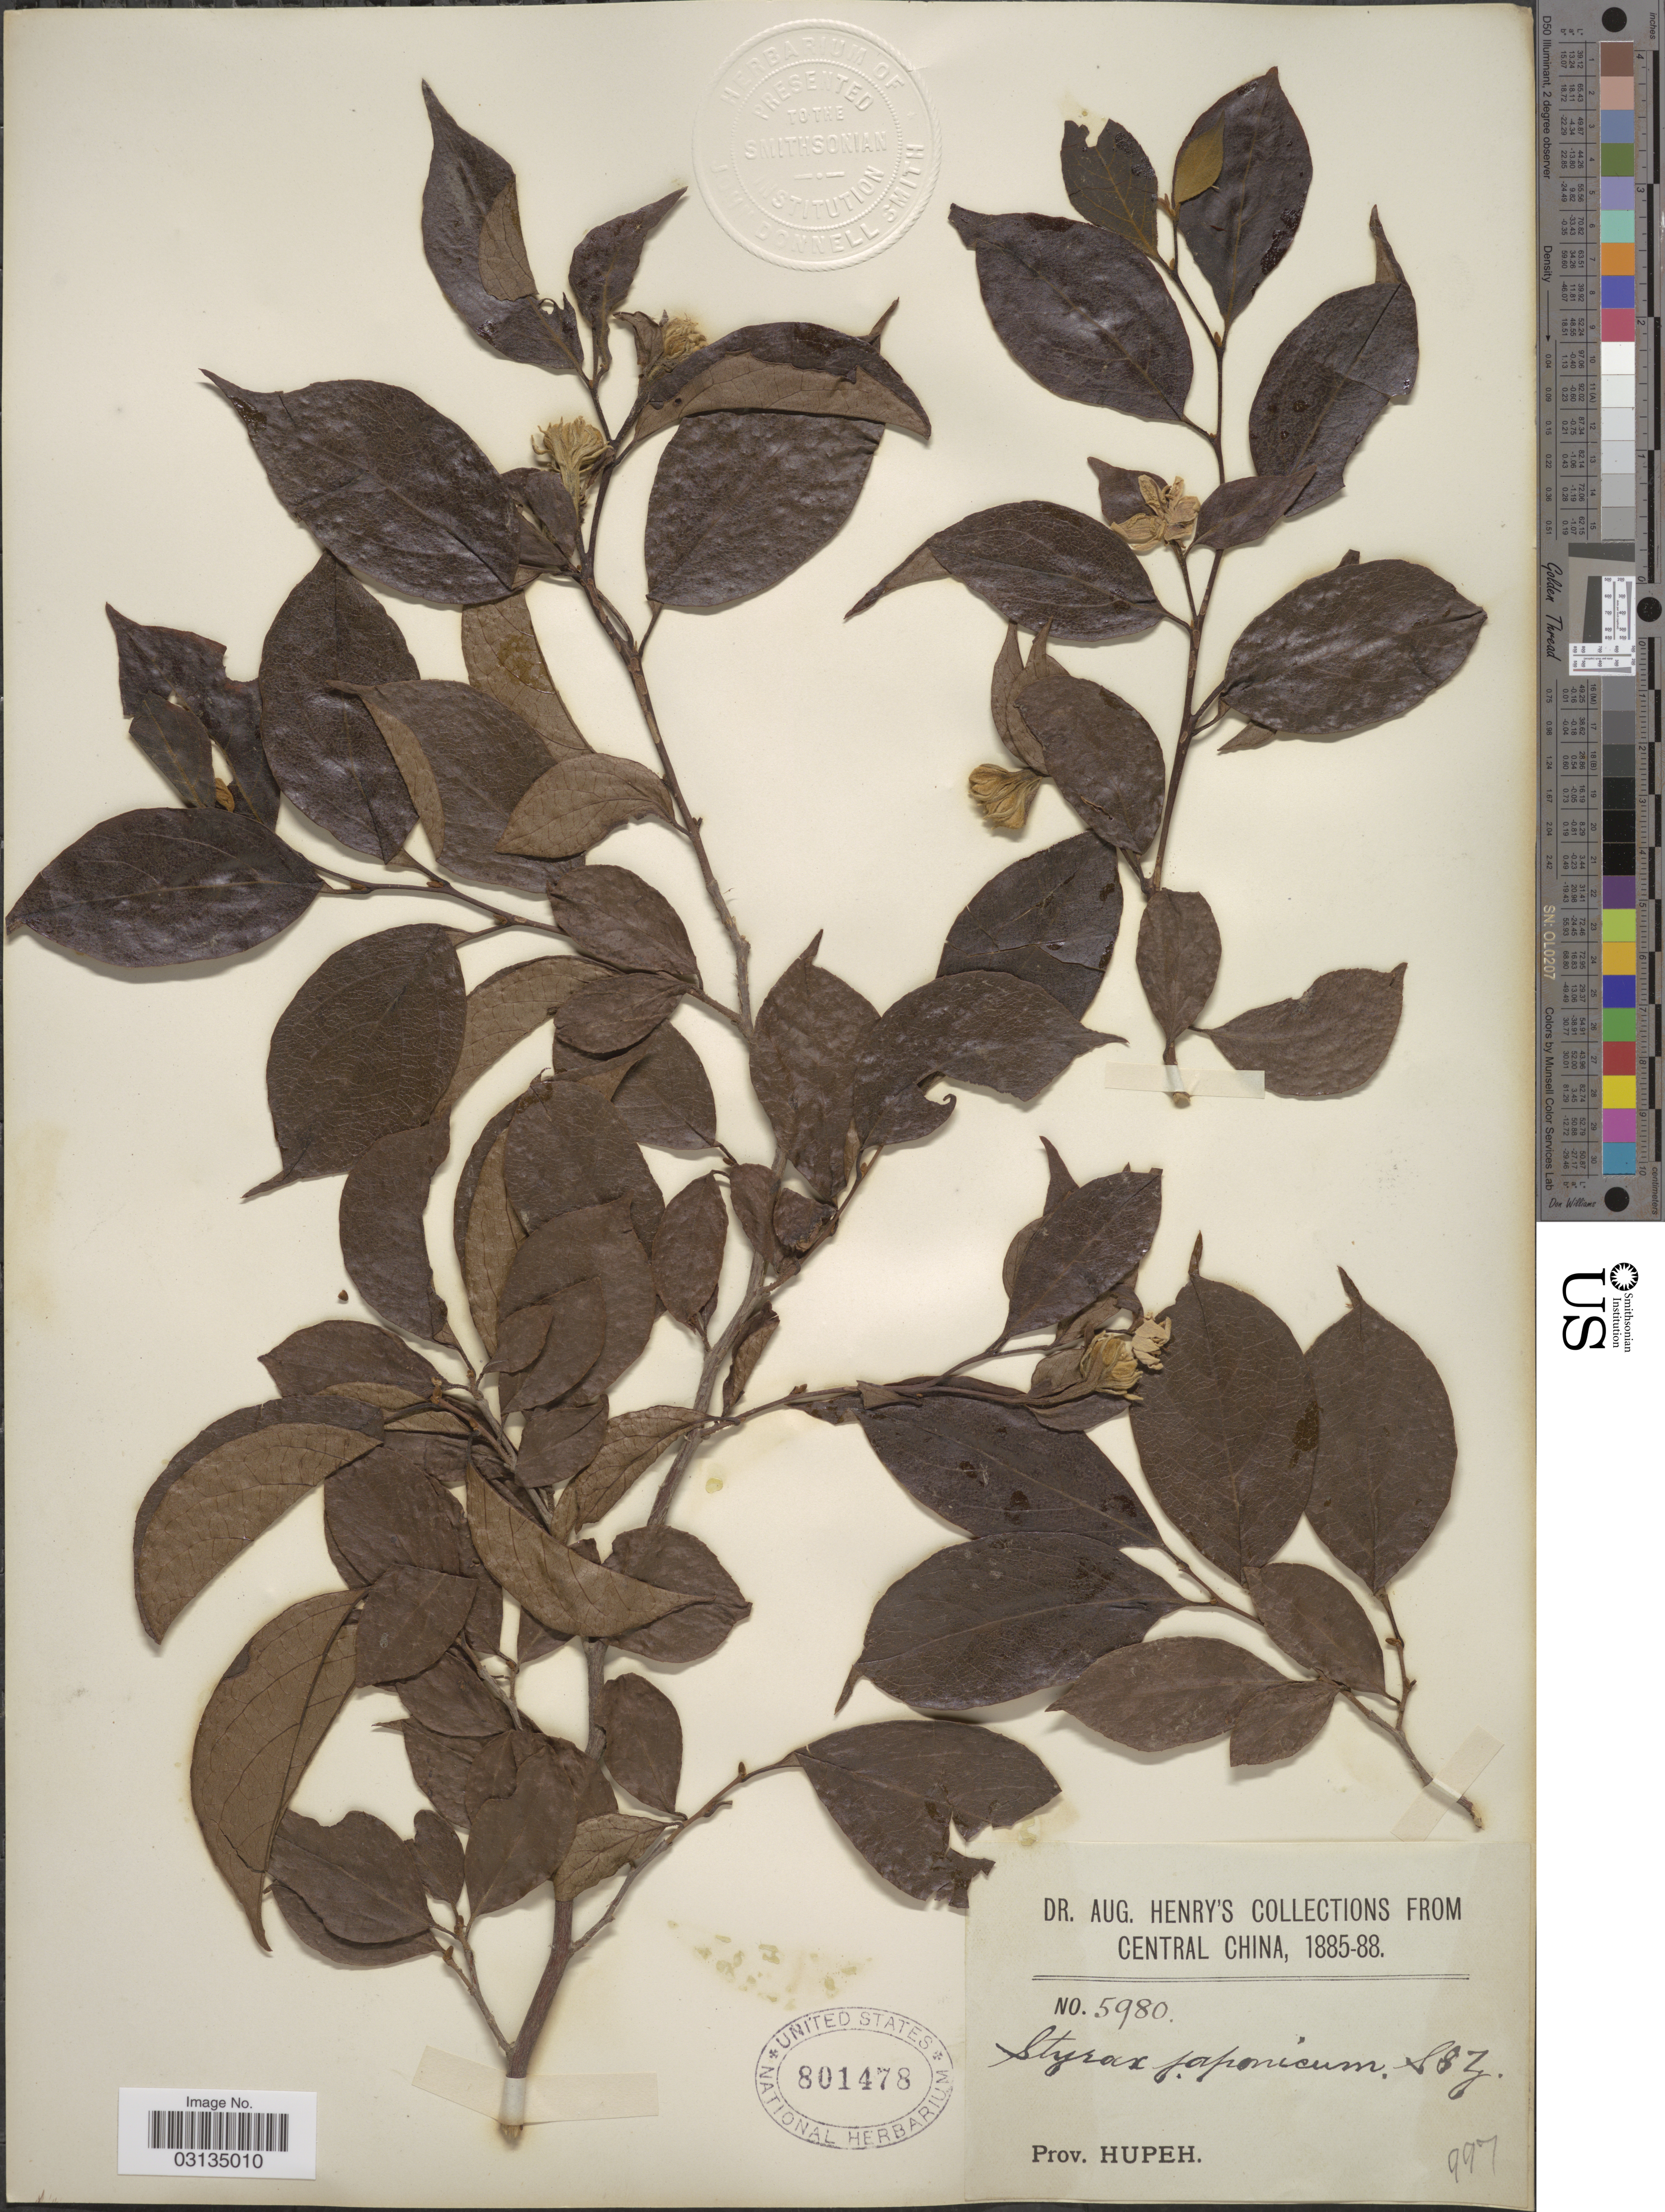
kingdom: Plantae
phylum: Tracheophyta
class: Magnoliopsida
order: Ericales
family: Styracaceae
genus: Styrax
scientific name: Styrax japonicus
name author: Siebold & Zucc.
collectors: A. Henry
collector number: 5980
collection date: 1885/1888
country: China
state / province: Hubei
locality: Central China, Prov. Hupeh.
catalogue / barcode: US 801478